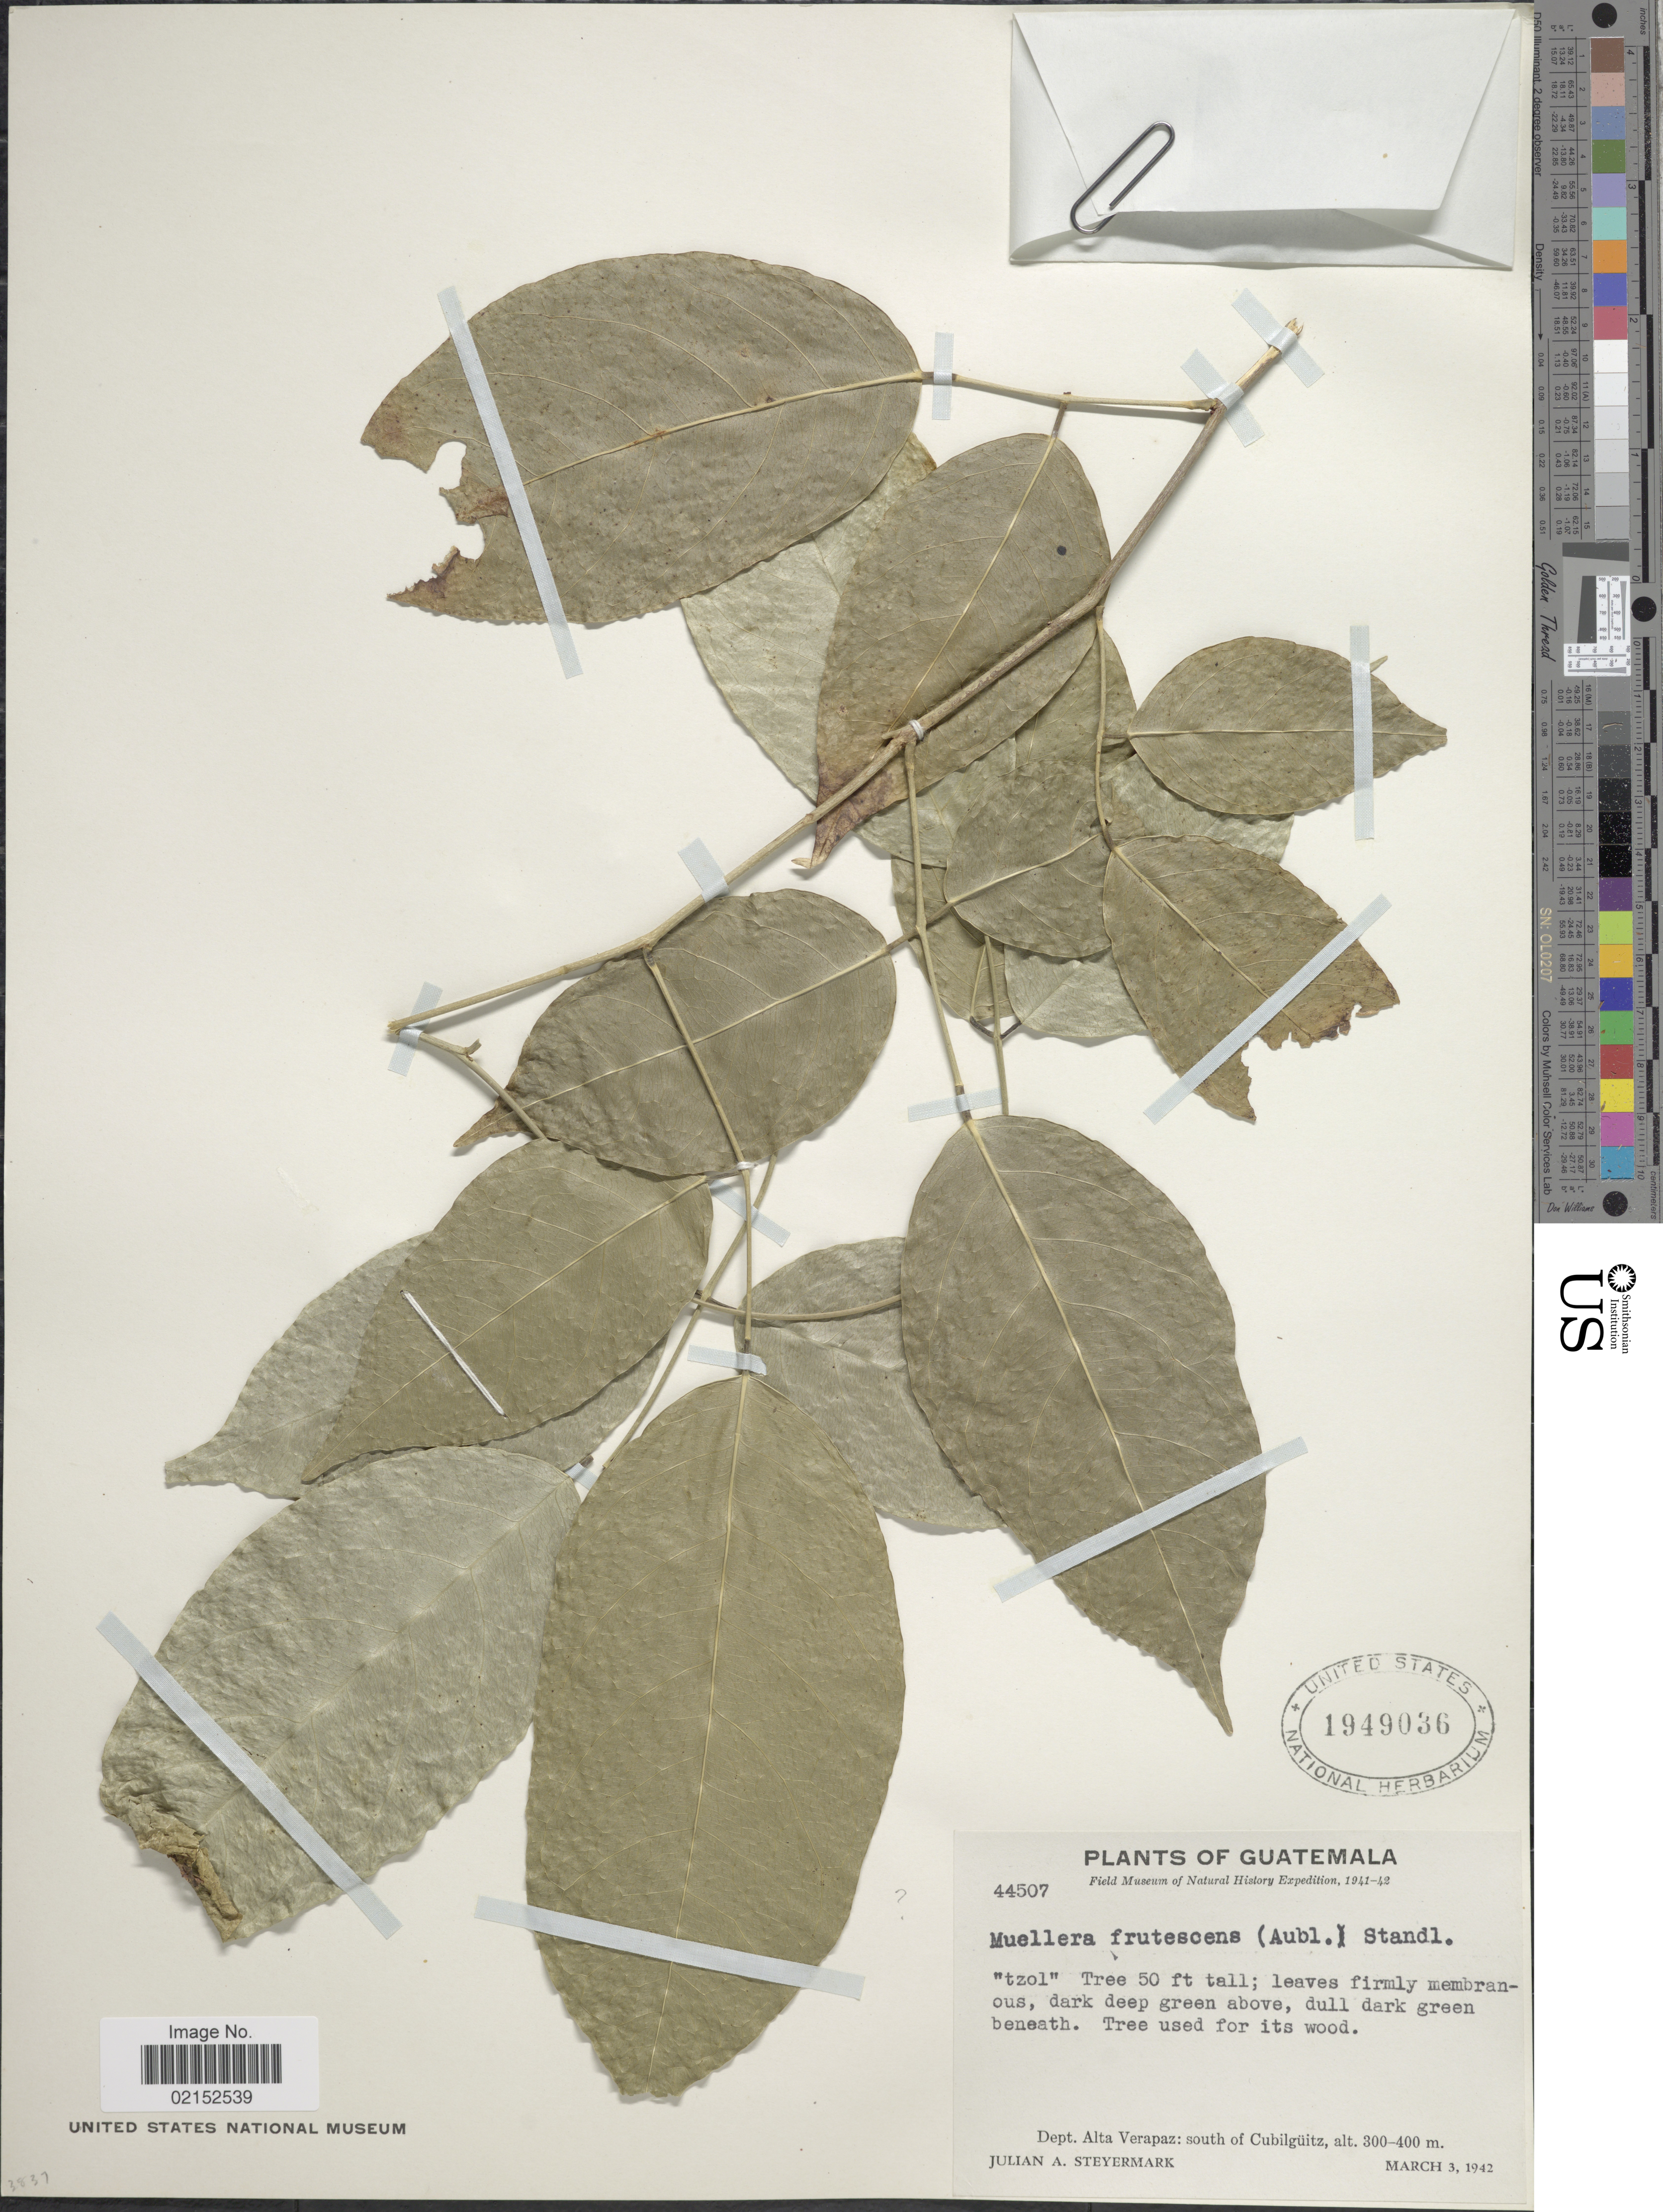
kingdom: Plantae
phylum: Tracheophyta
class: Magnoliopsida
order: Fabales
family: Fabaceae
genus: Muellera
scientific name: Muellera frutescens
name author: (Aubl.) Standl.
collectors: J. Steyermark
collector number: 44507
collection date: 1942-03-03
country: Guatemala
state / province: Alta Verapaz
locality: South of Cubiliguitz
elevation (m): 300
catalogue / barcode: US 1949036